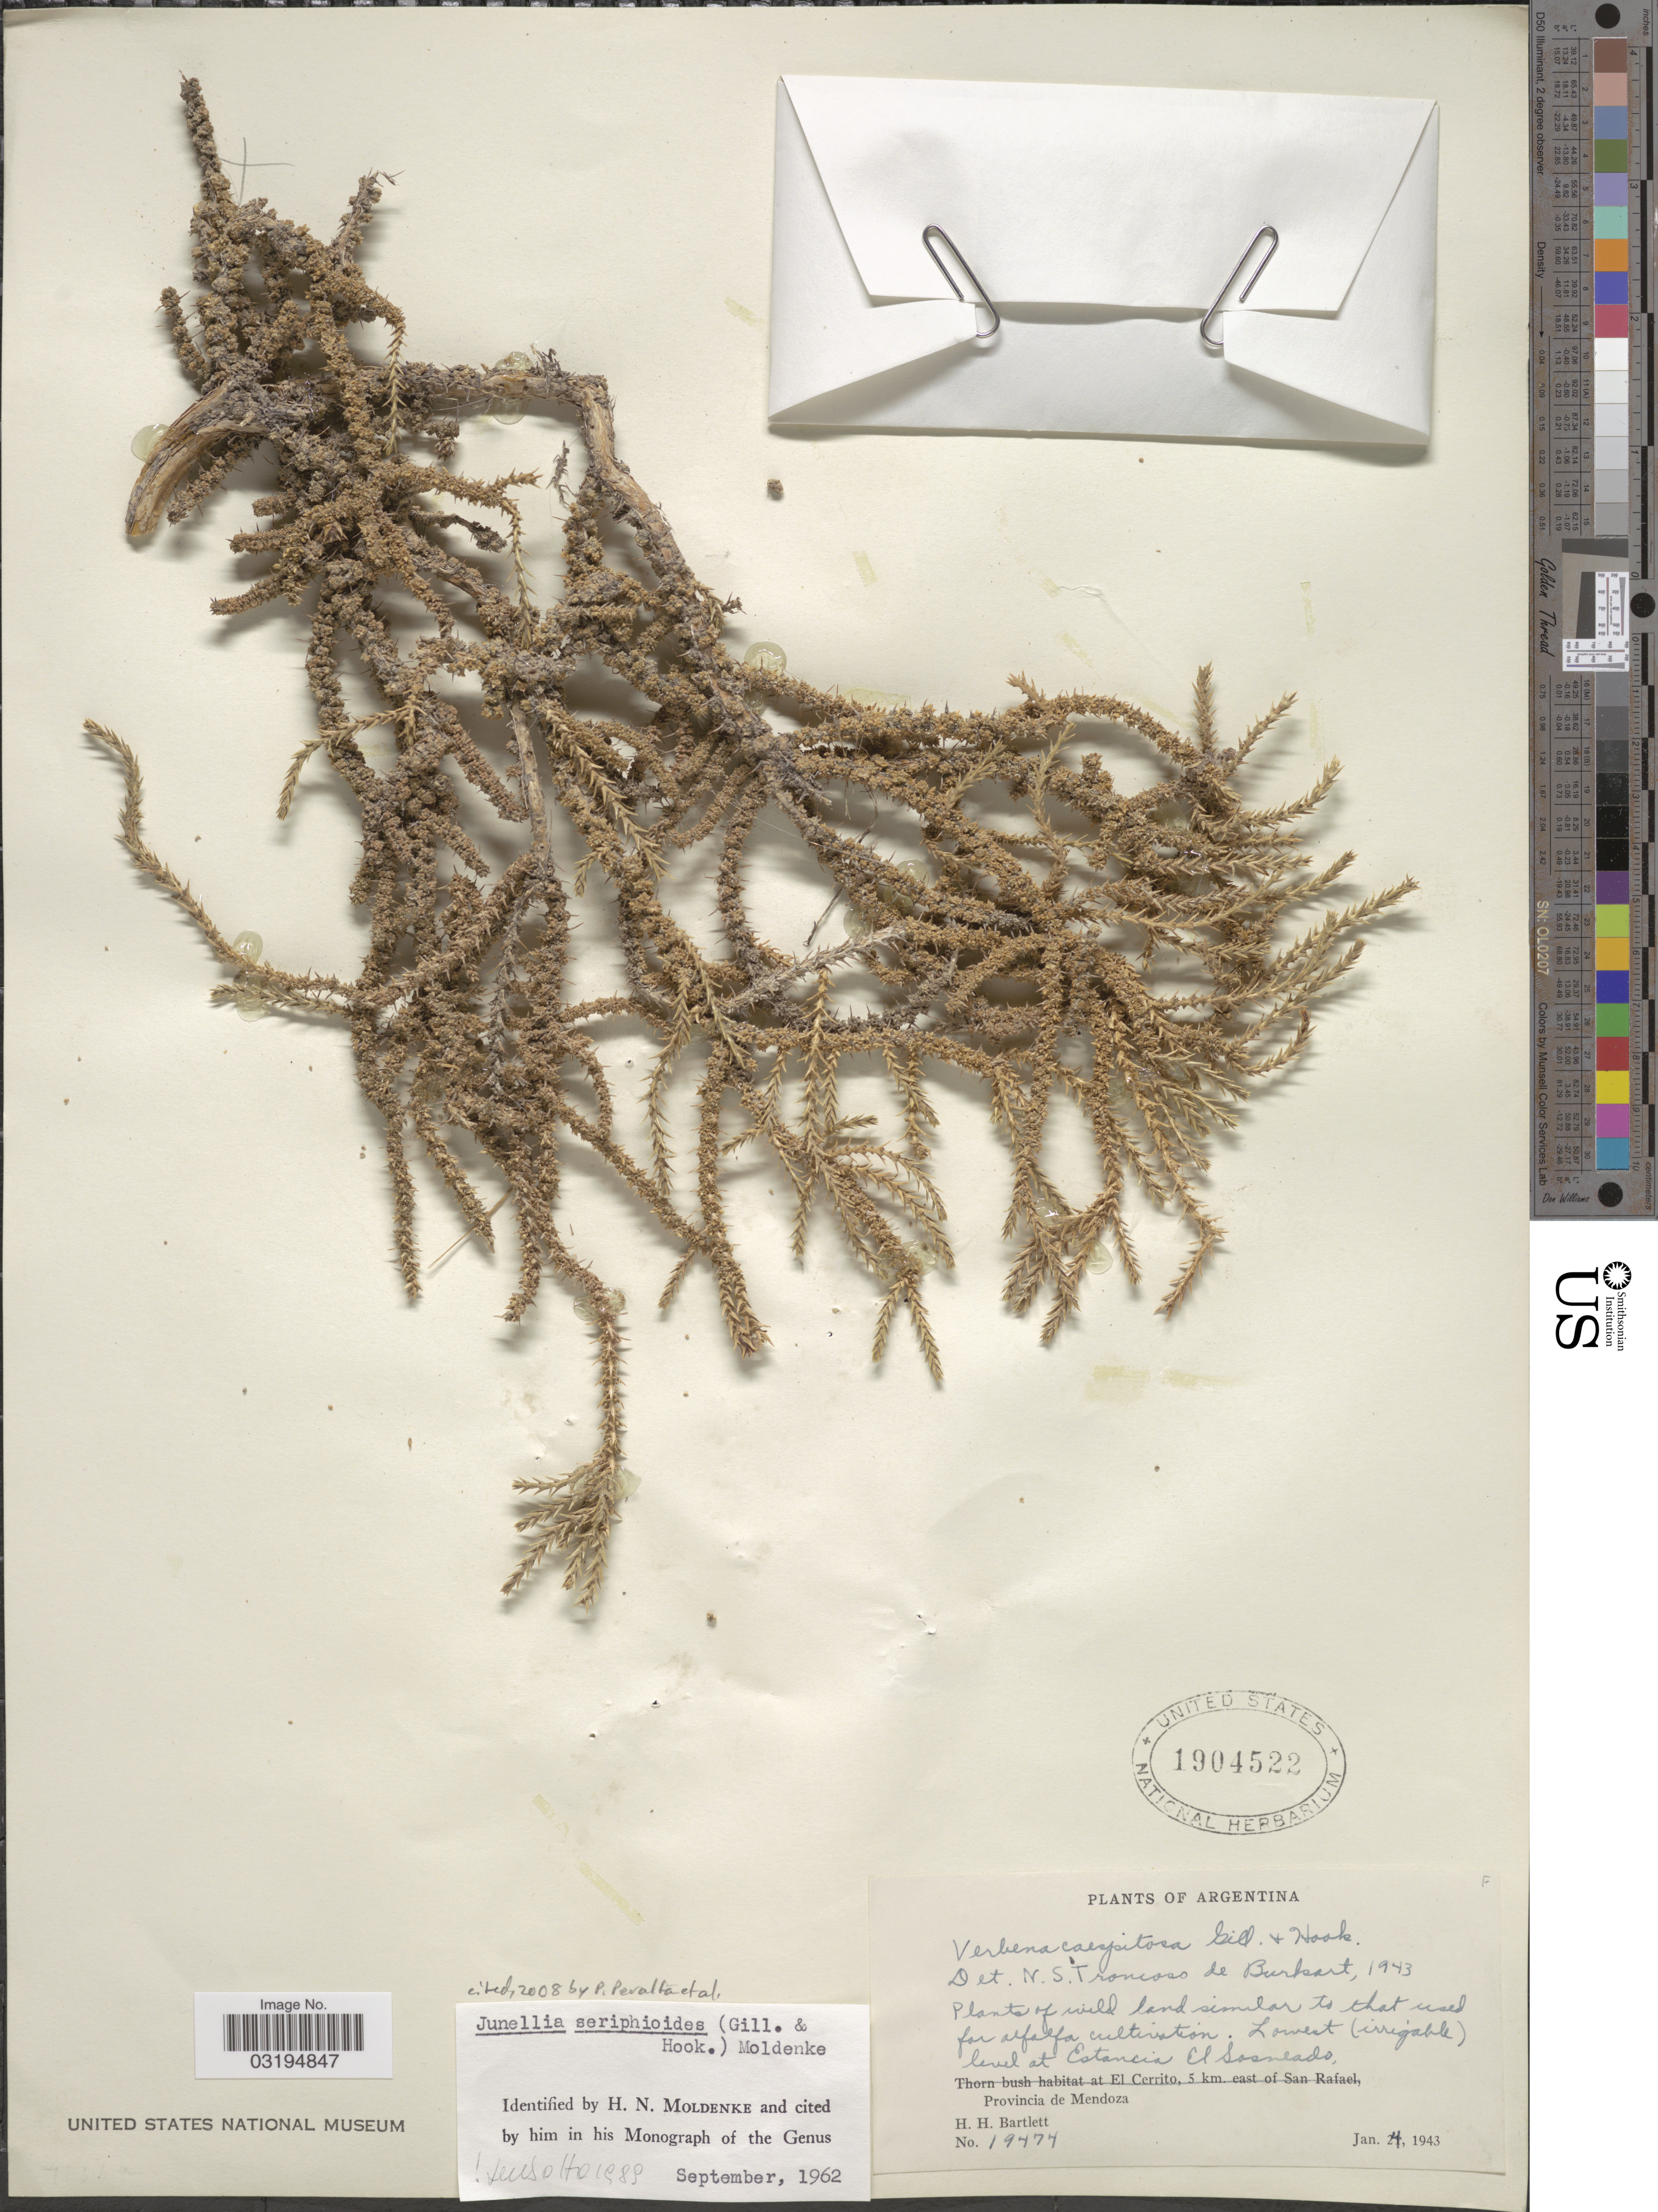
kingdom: Plantae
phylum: Tracheophyta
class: Magnoliopsida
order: Lamiales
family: Verbenaceae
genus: Junellia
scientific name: Junellia seriphioides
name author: (Gillies & Hook.) Moldenke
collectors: H. H. Bartlett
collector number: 19474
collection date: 1943-01-24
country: Argentina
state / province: Mendoza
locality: Lowest (irrigable) level at Estancia El Sosneado.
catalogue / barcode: US 1904522